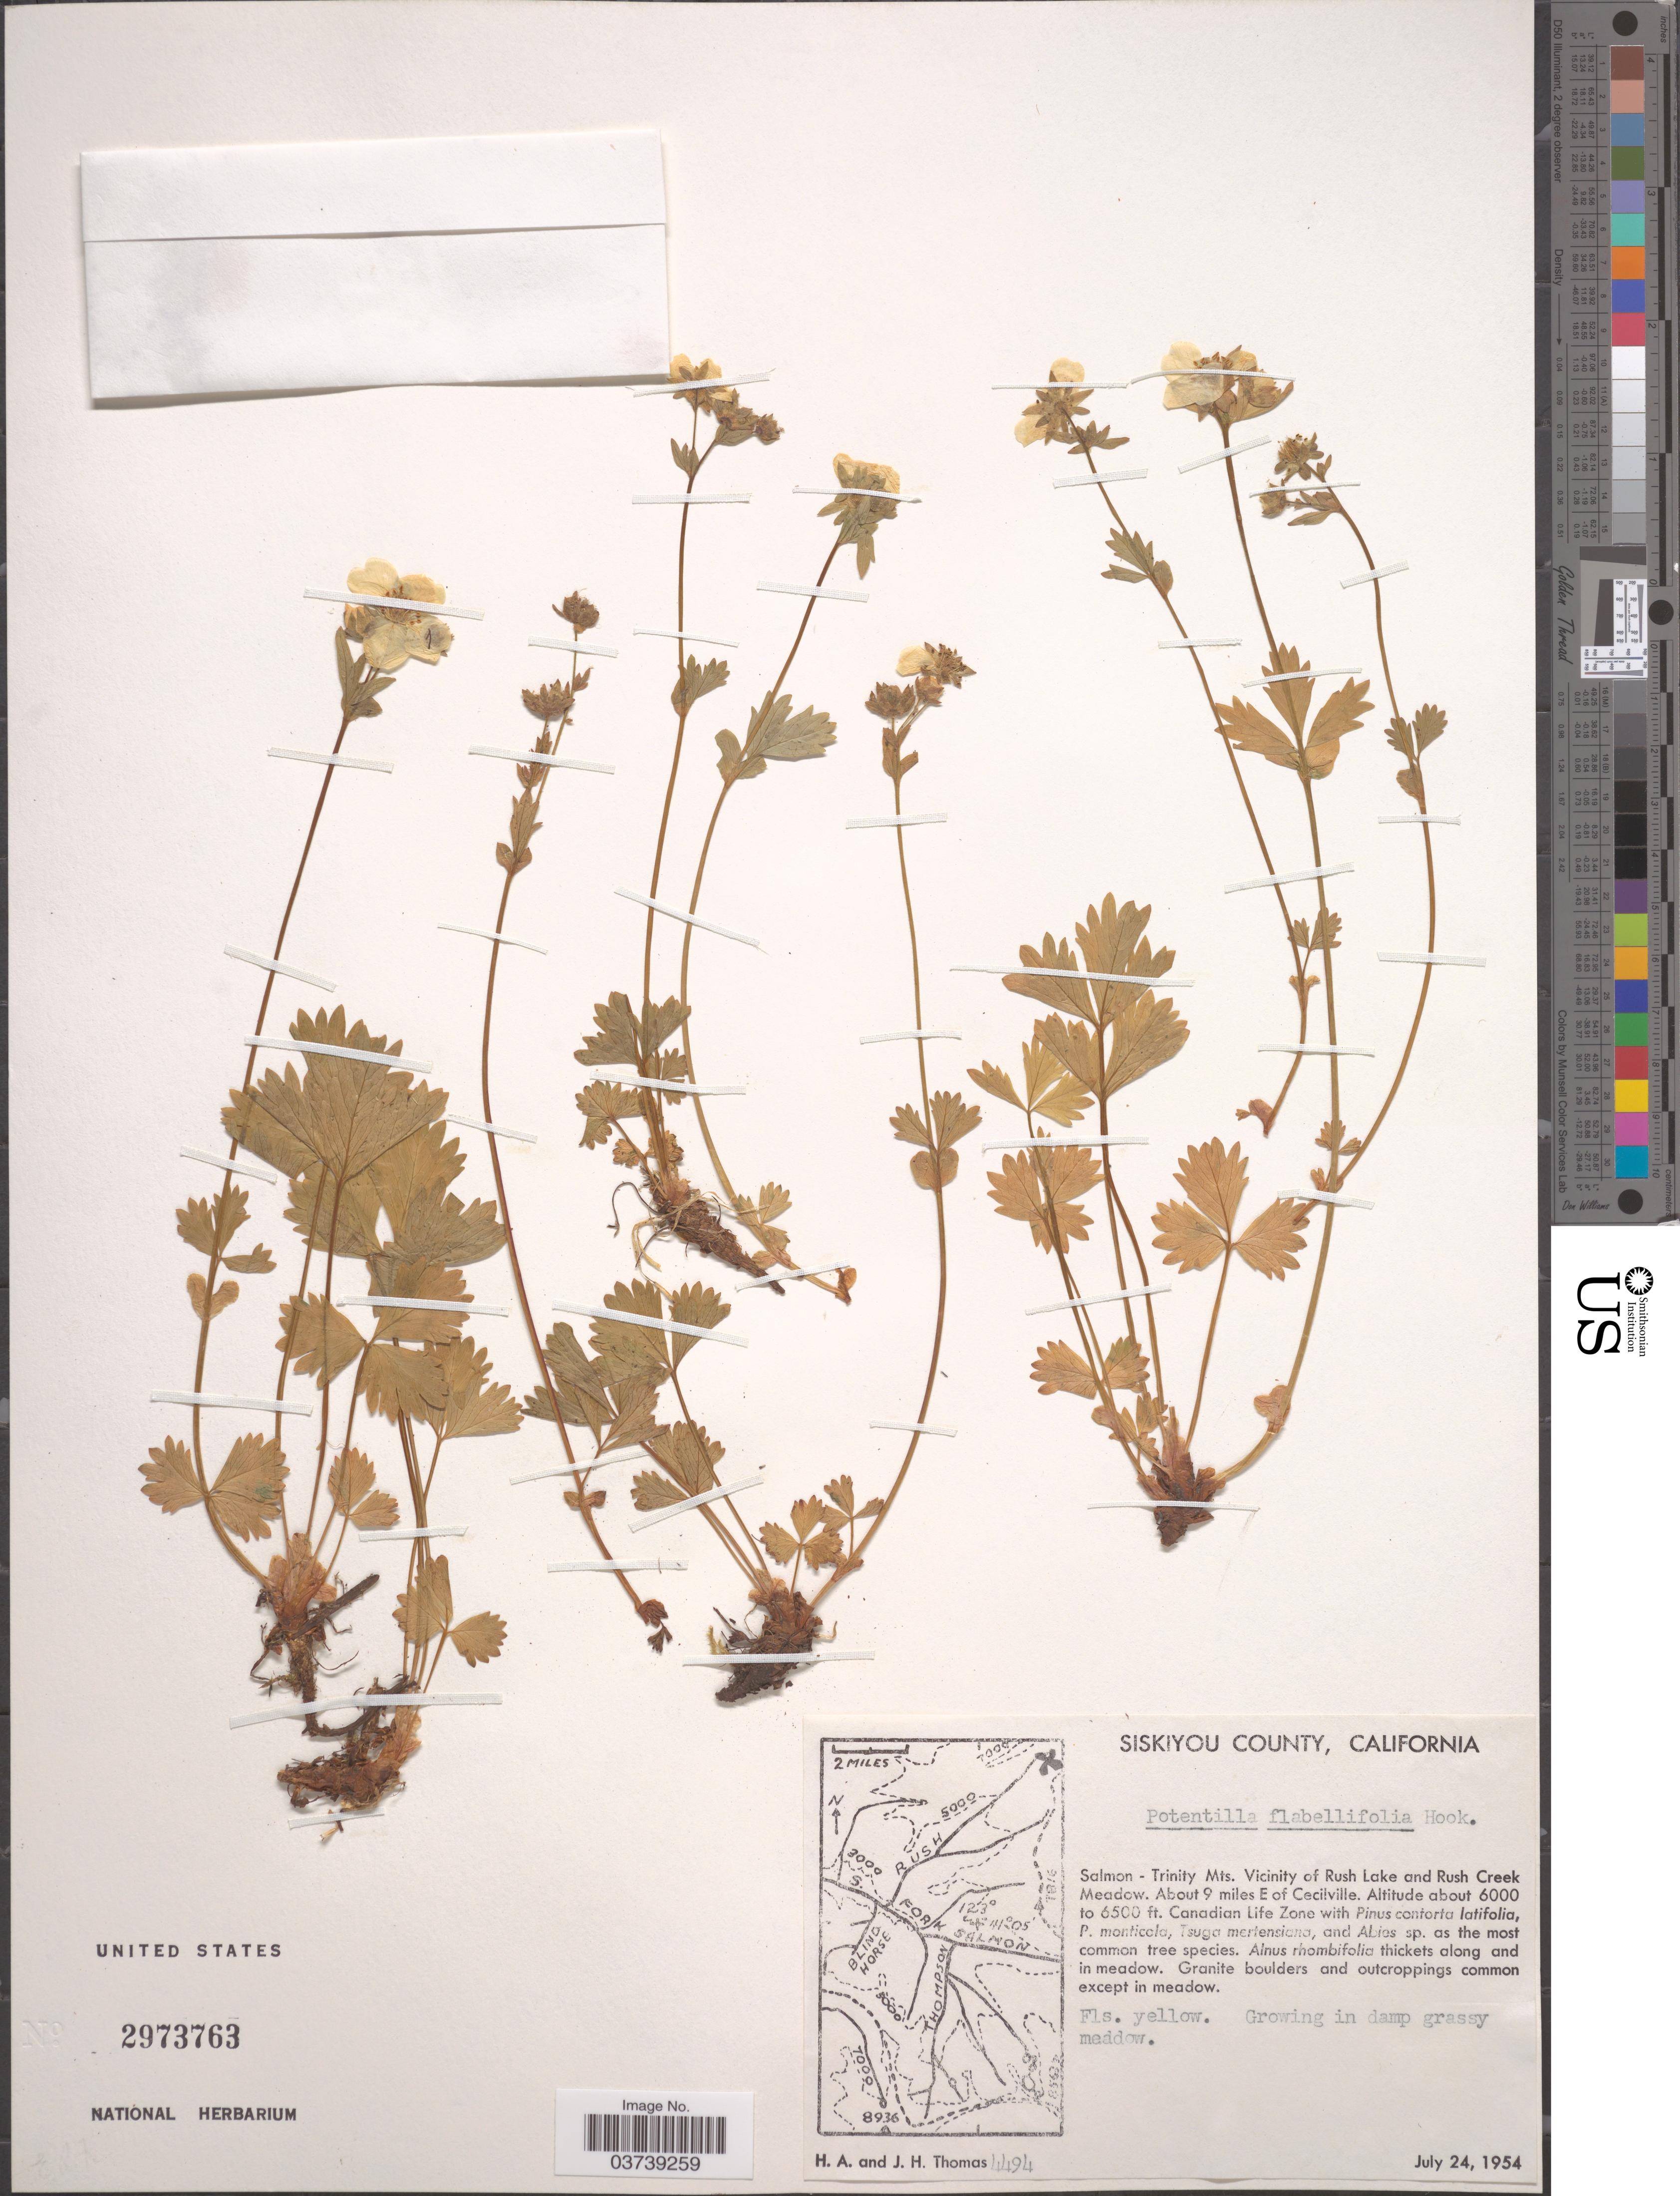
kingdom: Plantae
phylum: Tracheophyta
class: Magnoliopsida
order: Rosales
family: Rosaceae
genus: Potentilla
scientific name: Potentilla flabellifolia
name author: Hook. ex Torr. & A. Gray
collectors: H. Thomas & J. H. Thomas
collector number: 4494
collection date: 1954-07-24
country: United States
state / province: California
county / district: Siskiyou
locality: Siskiyou County. Salmon- Trinity Mts. Vicinity of Rush Lake and Rush Creek Meadow. About 9 miles E of Cecilville. Canadian Life Zone.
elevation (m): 1829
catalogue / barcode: US 2973763